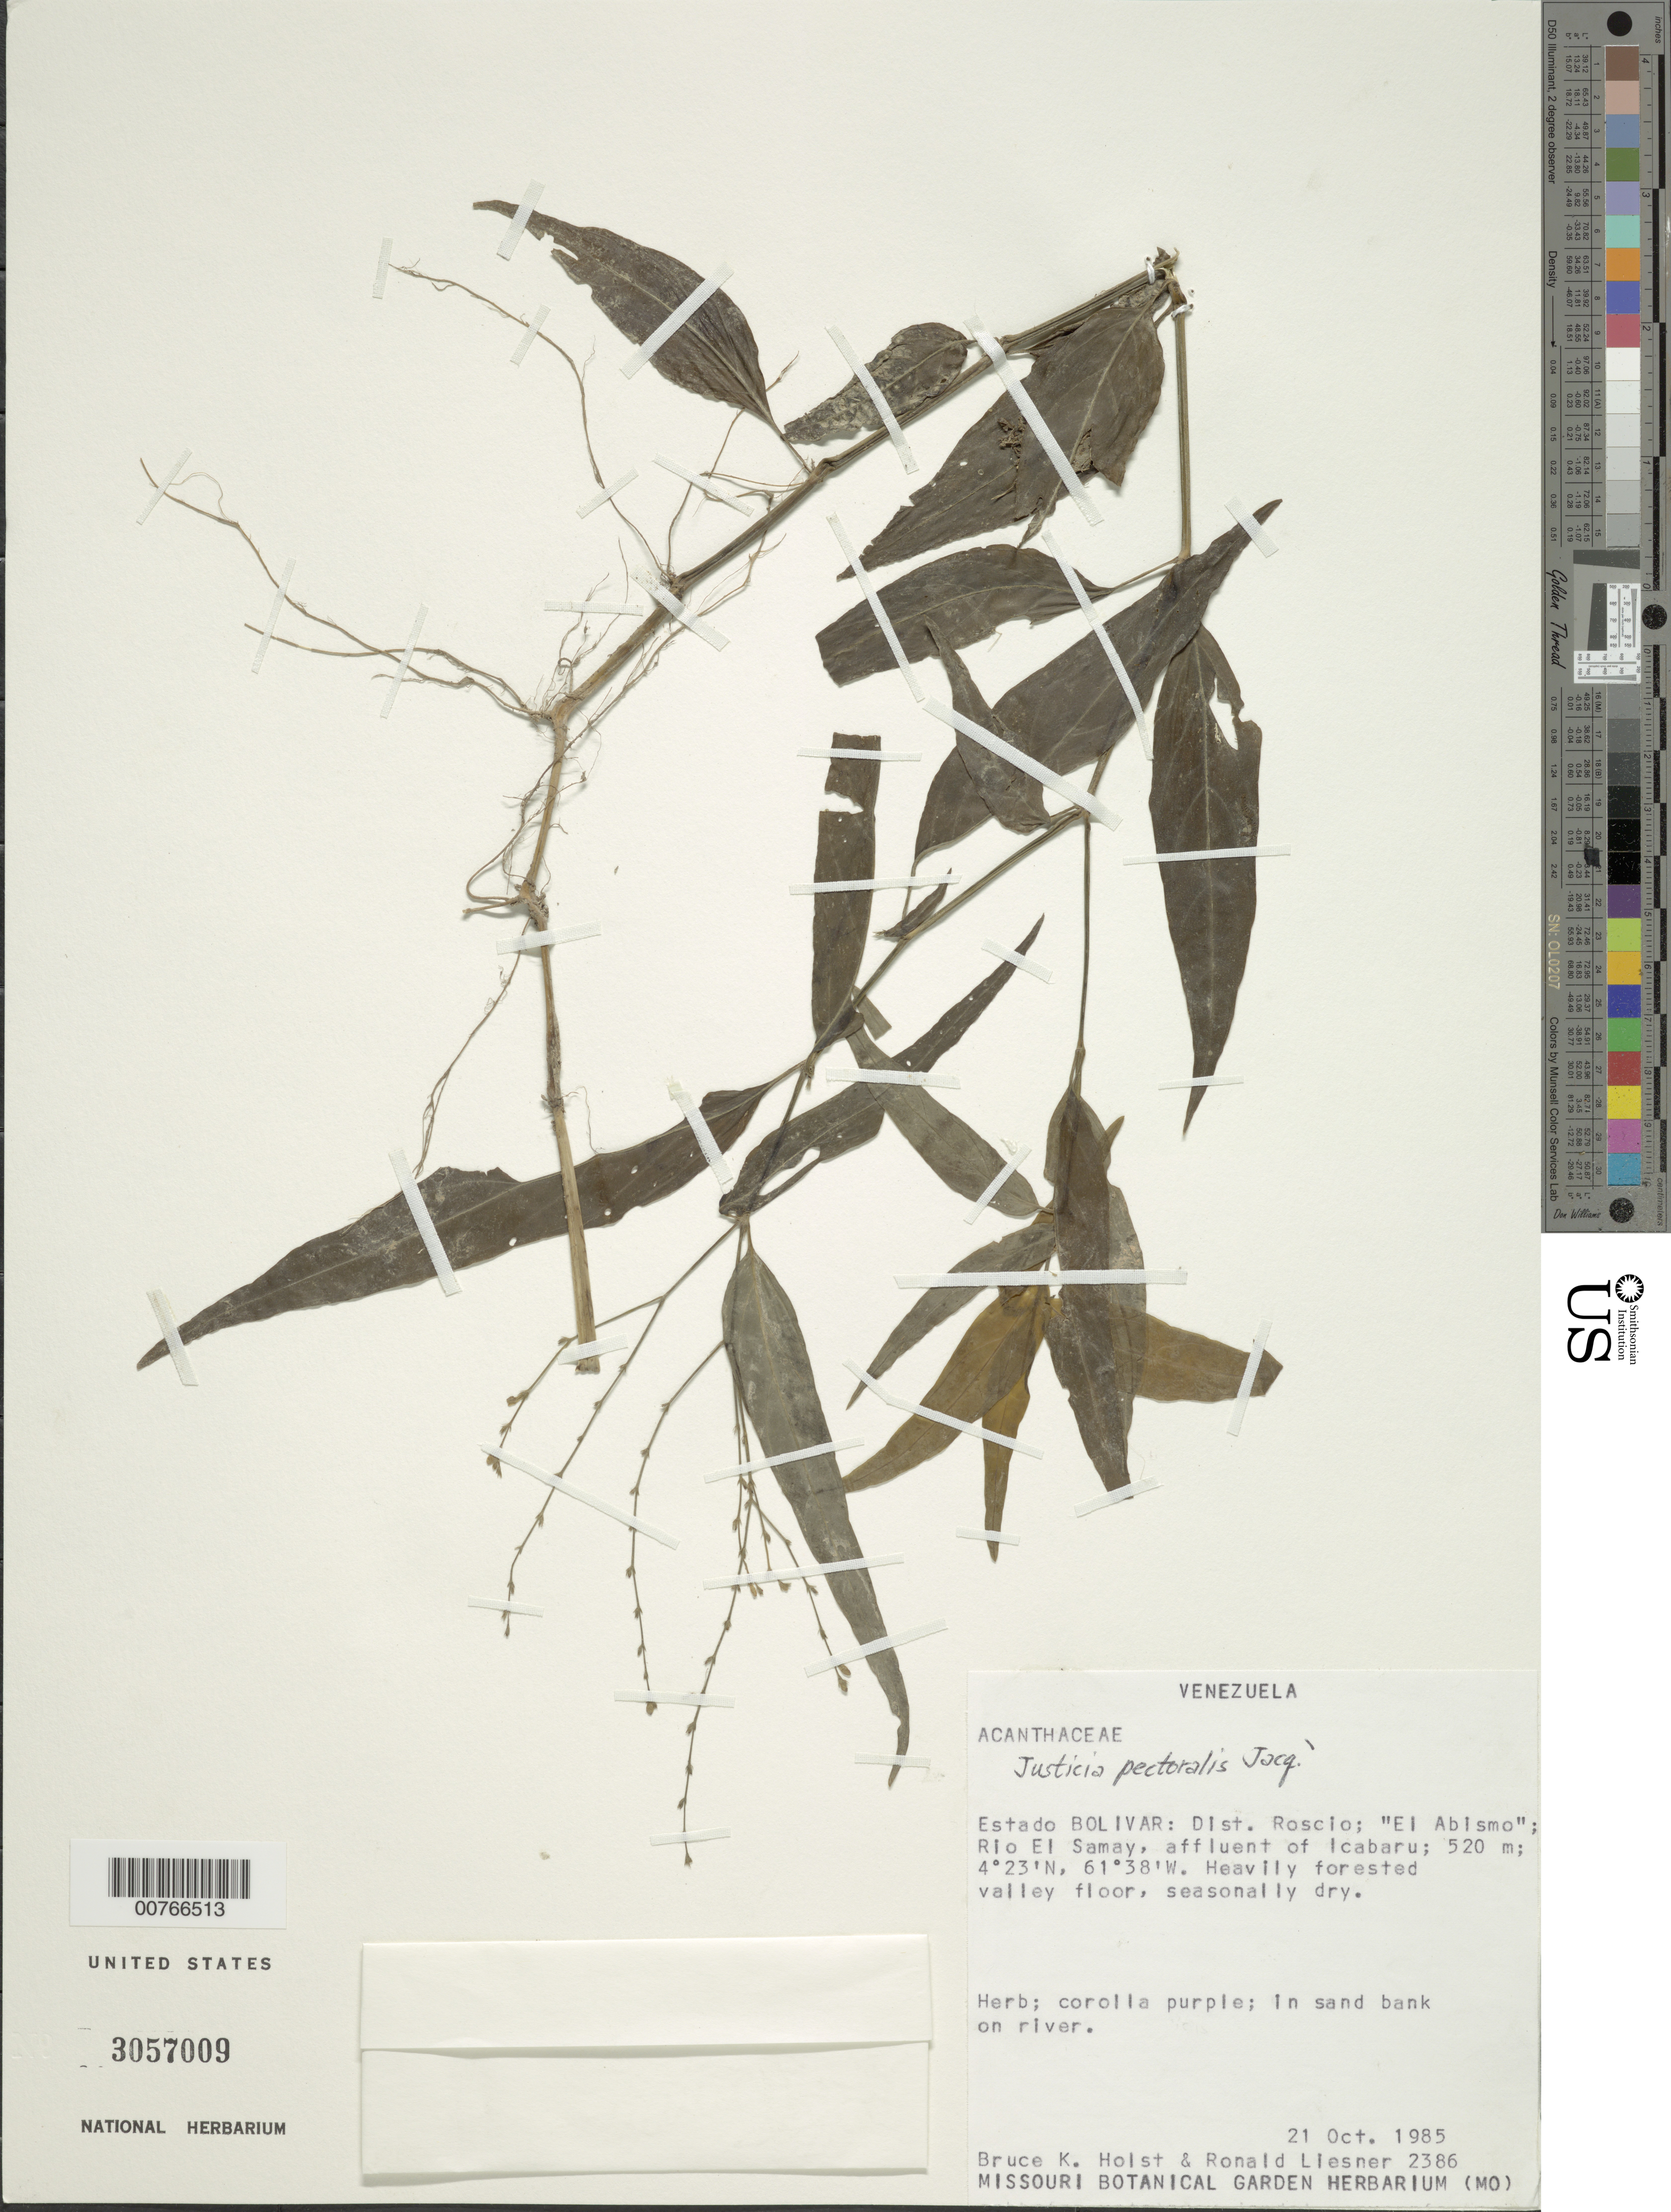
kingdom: Plantae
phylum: Tracheophyta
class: Magnoliopsida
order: Lamiales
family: Acanthaceae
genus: Justicia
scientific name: Justicia pectoralis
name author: Jacq.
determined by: Wasshausen, Dieter C., (BOT), Smithsonian Institution - National Museum of Natural History (UNITED STATES)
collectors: B. Holst & R. L. Liesner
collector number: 2386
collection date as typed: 21-Oct-85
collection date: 1985-10-21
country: Venezuela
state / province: Bolívar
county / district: Roscio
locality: El Abismo, Río Samay; affluent of Río Icabarú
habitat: Heavily forested valley floor, seasonally dry; sand bank on river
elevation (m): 520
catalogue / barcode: US 3057009